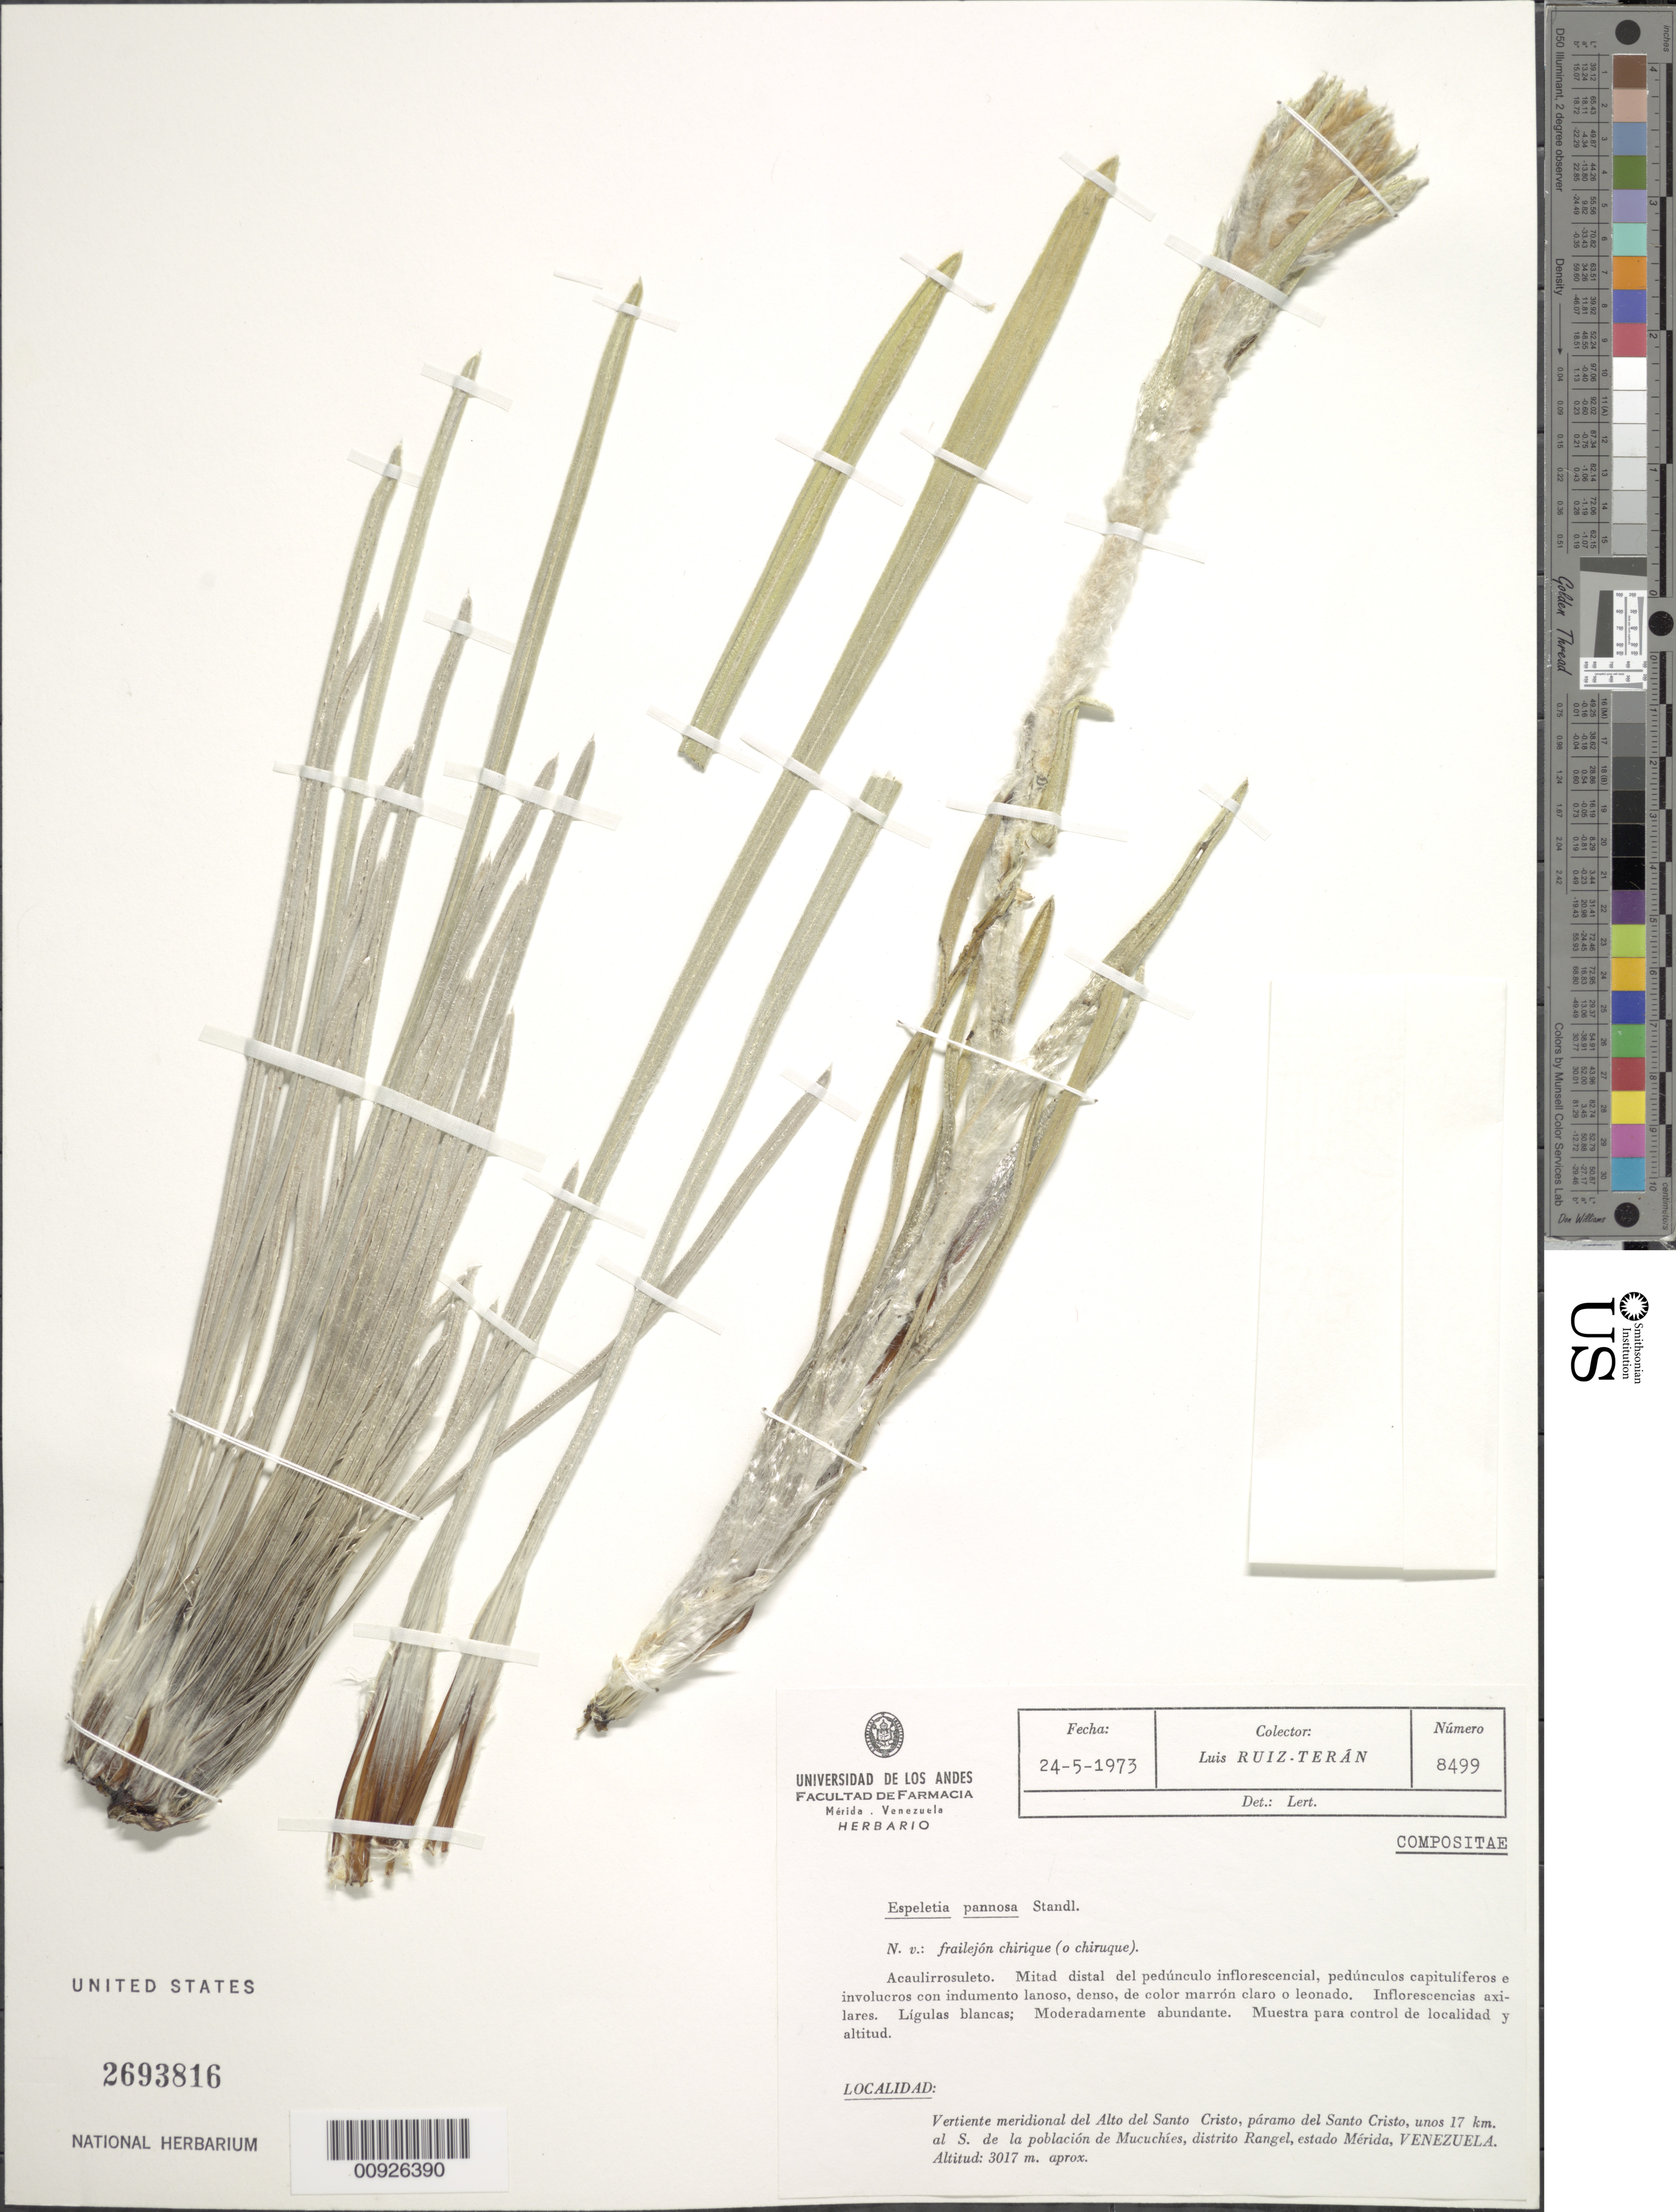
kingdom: Plantae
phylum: Tracheophyta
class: Magnoliopsida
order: Asterales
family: Asteraceae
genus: Espeletiopsis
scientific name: Espeletiopsis pannosa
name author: (Standl.) Cuatrec.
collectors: L. E. Ruíz-Terán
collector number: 8499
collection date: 1973-05-24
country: Venezuela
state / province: Mérida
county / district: Rangel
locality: P. del Santo Cristo. Vertiente meridional del Alto del Santo Cristo, unos 17 km al S de la población de Mucuchíes.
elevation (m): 3017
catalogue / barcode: US 2693816